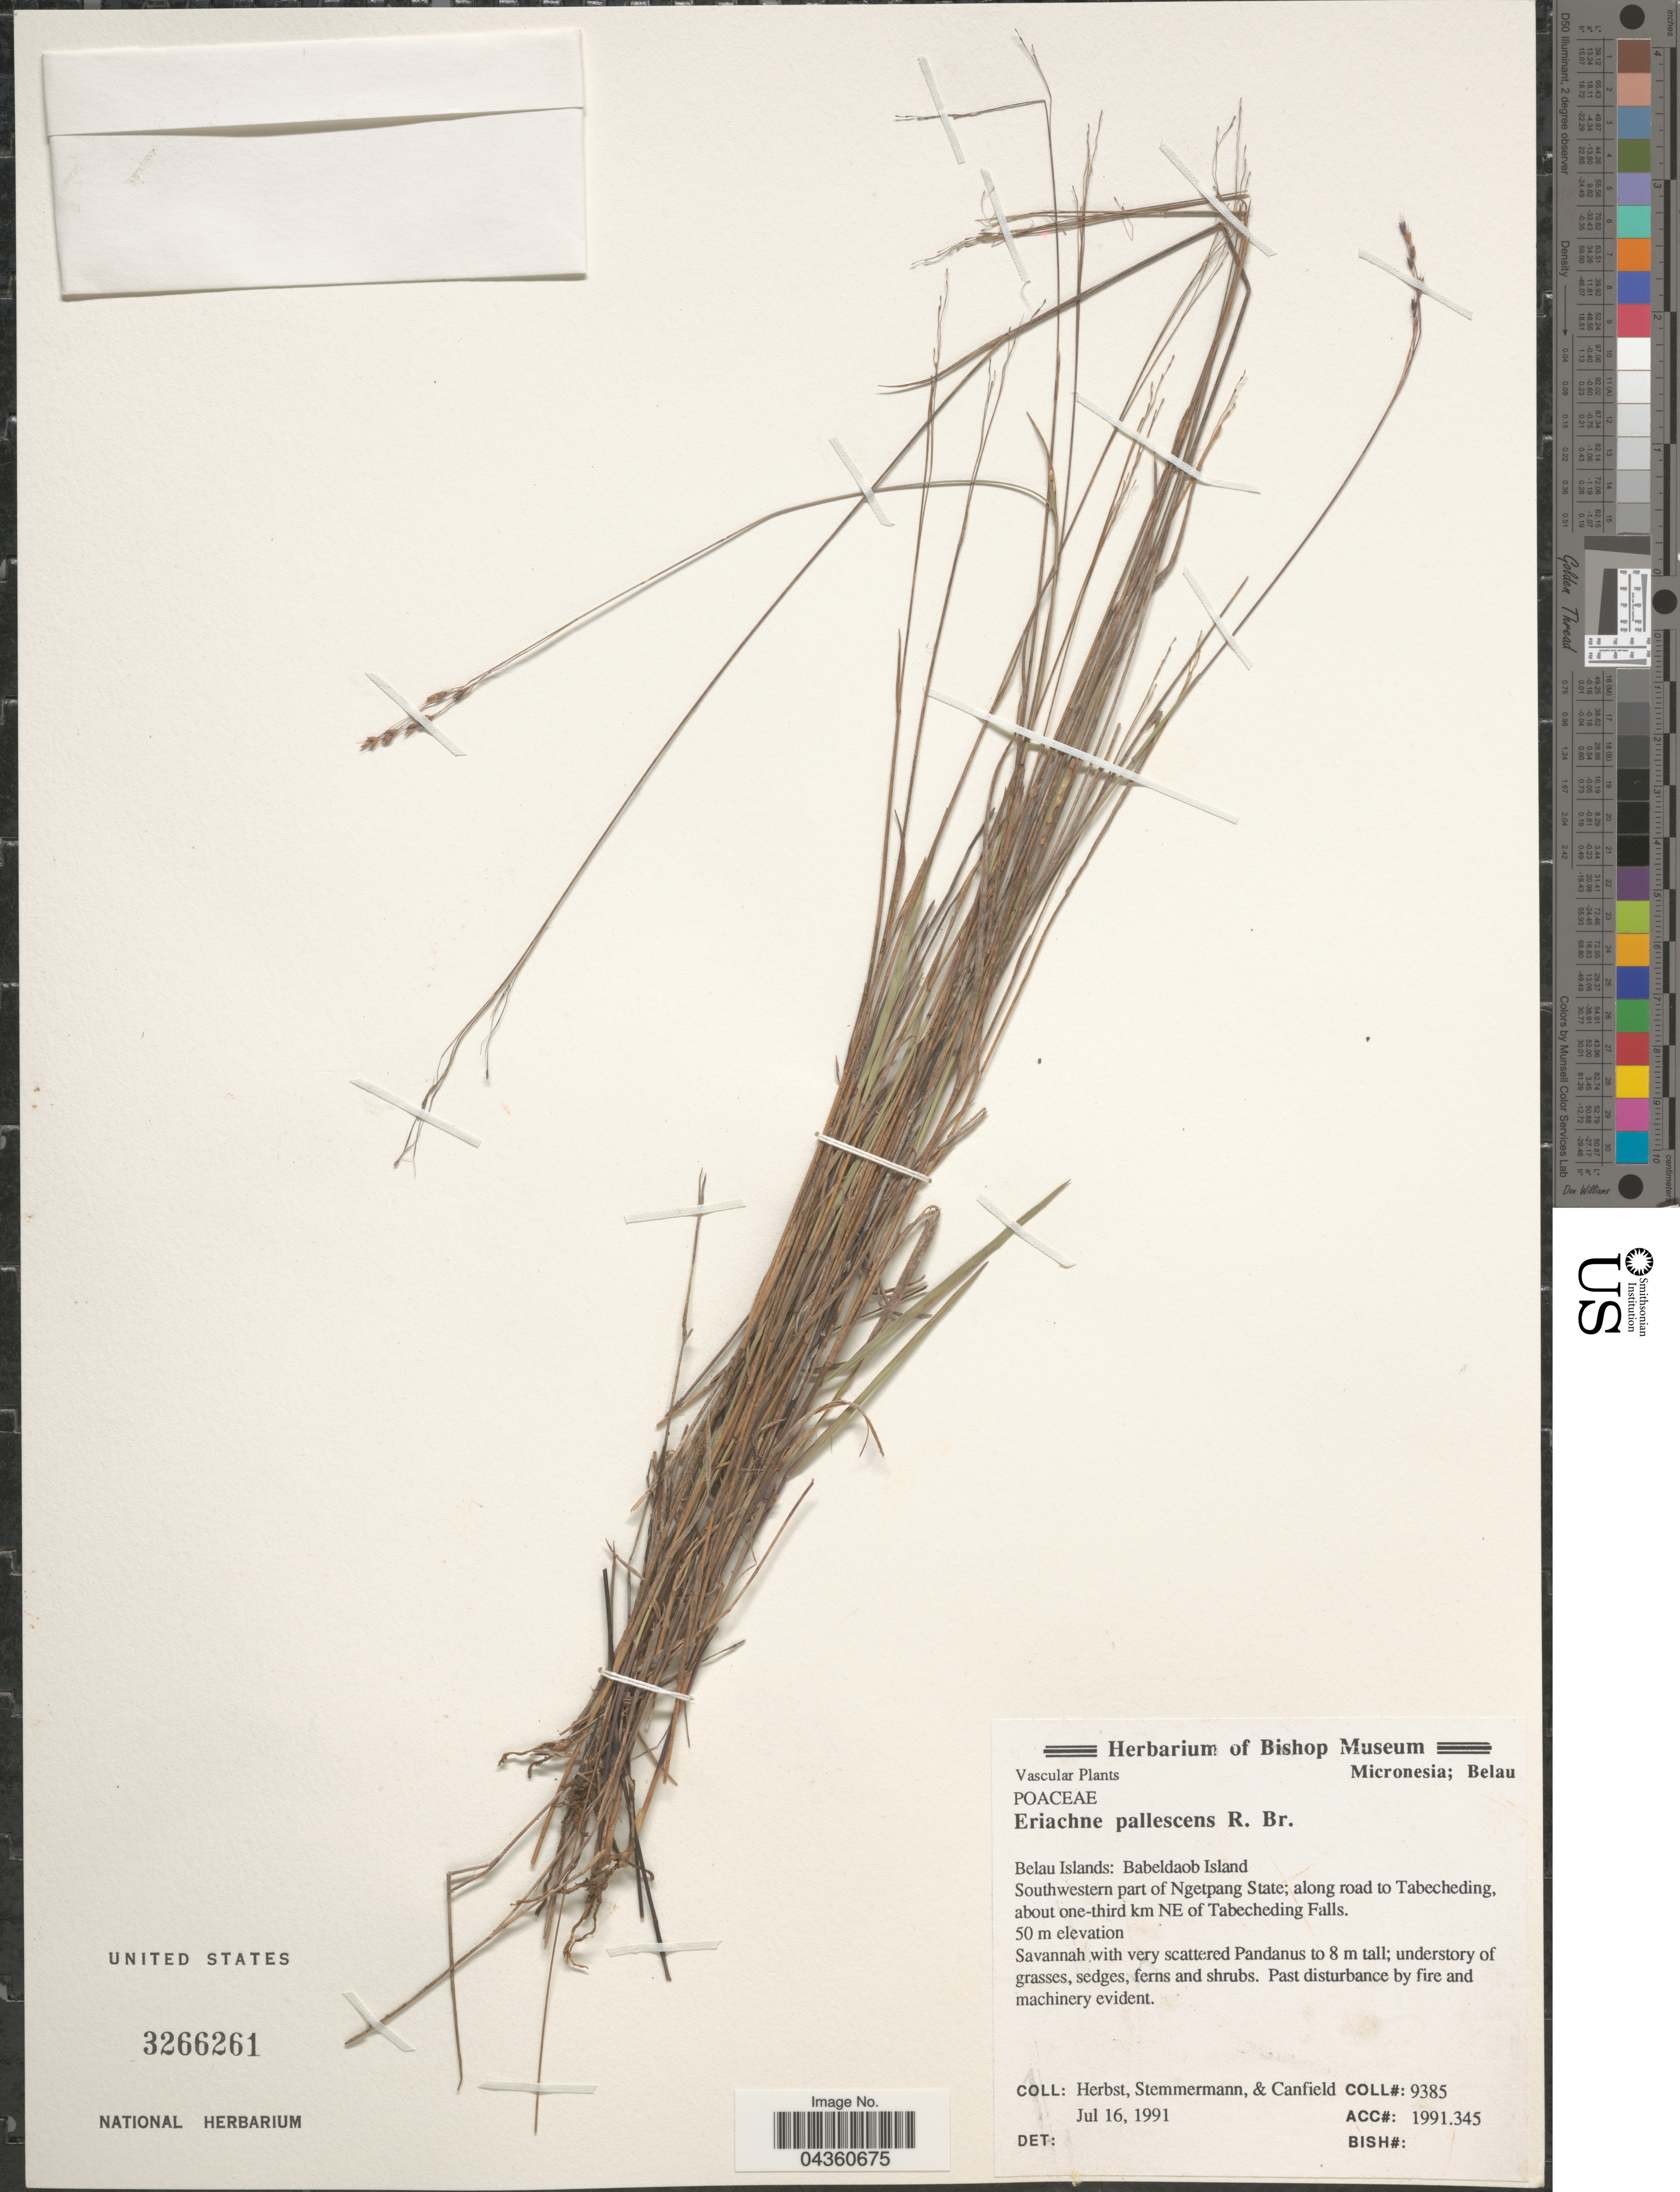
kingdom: Plantae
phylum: Tracheophyta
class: Liliopsida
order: Poales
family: Poaceae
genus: Eriachne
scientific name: Eriachne pallescens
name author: R. Br.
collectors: -. Herbst, -. Stemmermann & -. Canfield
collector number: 9385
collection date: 1991-07-16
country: Palau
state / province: Belau Outliers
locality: Belau Islands: Babeldaob Island. Southwestern part of Ngetpang State; along road to Tabecheding, about one-third km NE of Tabecheding Falls.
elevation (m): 50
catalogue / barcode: US 3266261